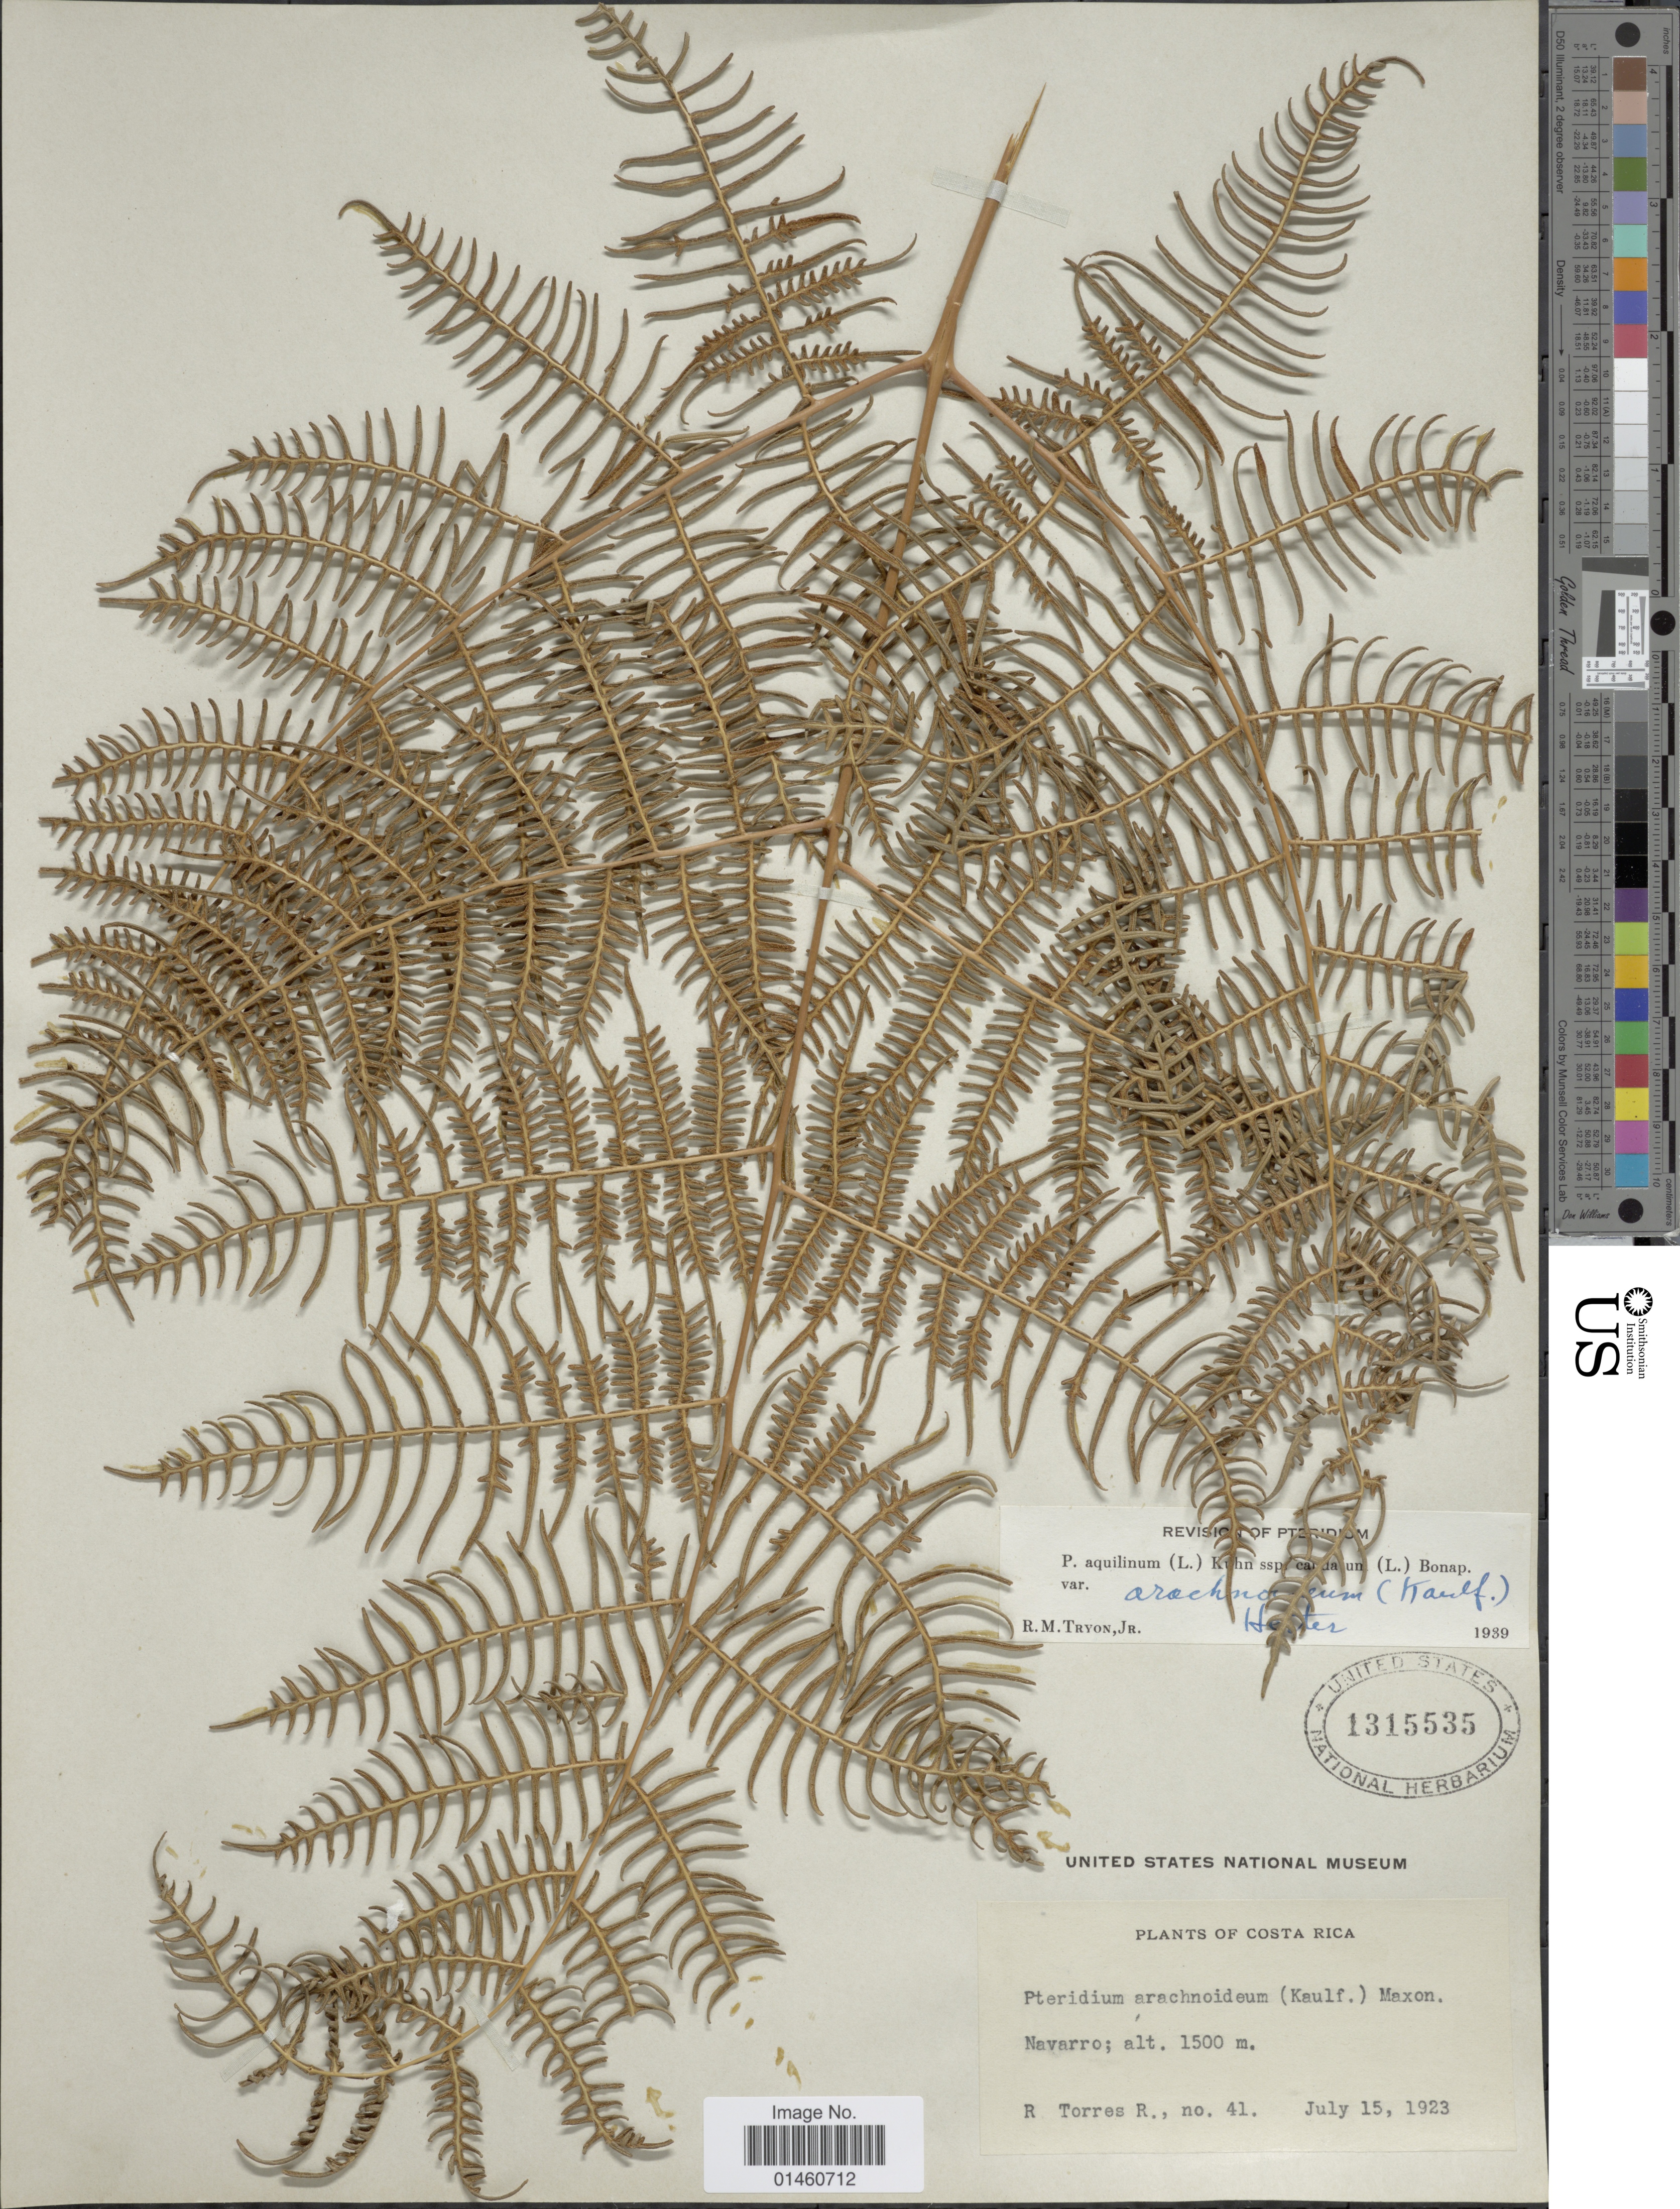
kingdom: Plantae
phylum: Tracheophyta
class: Polypodiopsida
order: Polypodiales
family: Dennstaedtiaceae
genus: Pteridium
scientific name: Pteridium aquilinum var. arachnoideum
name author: (Kaulf.) Herter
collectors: R. Torres R.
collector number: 41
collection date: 1923-07-15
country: Costa Rica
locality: Navarro.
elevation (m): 1500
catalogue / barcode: US 1315535